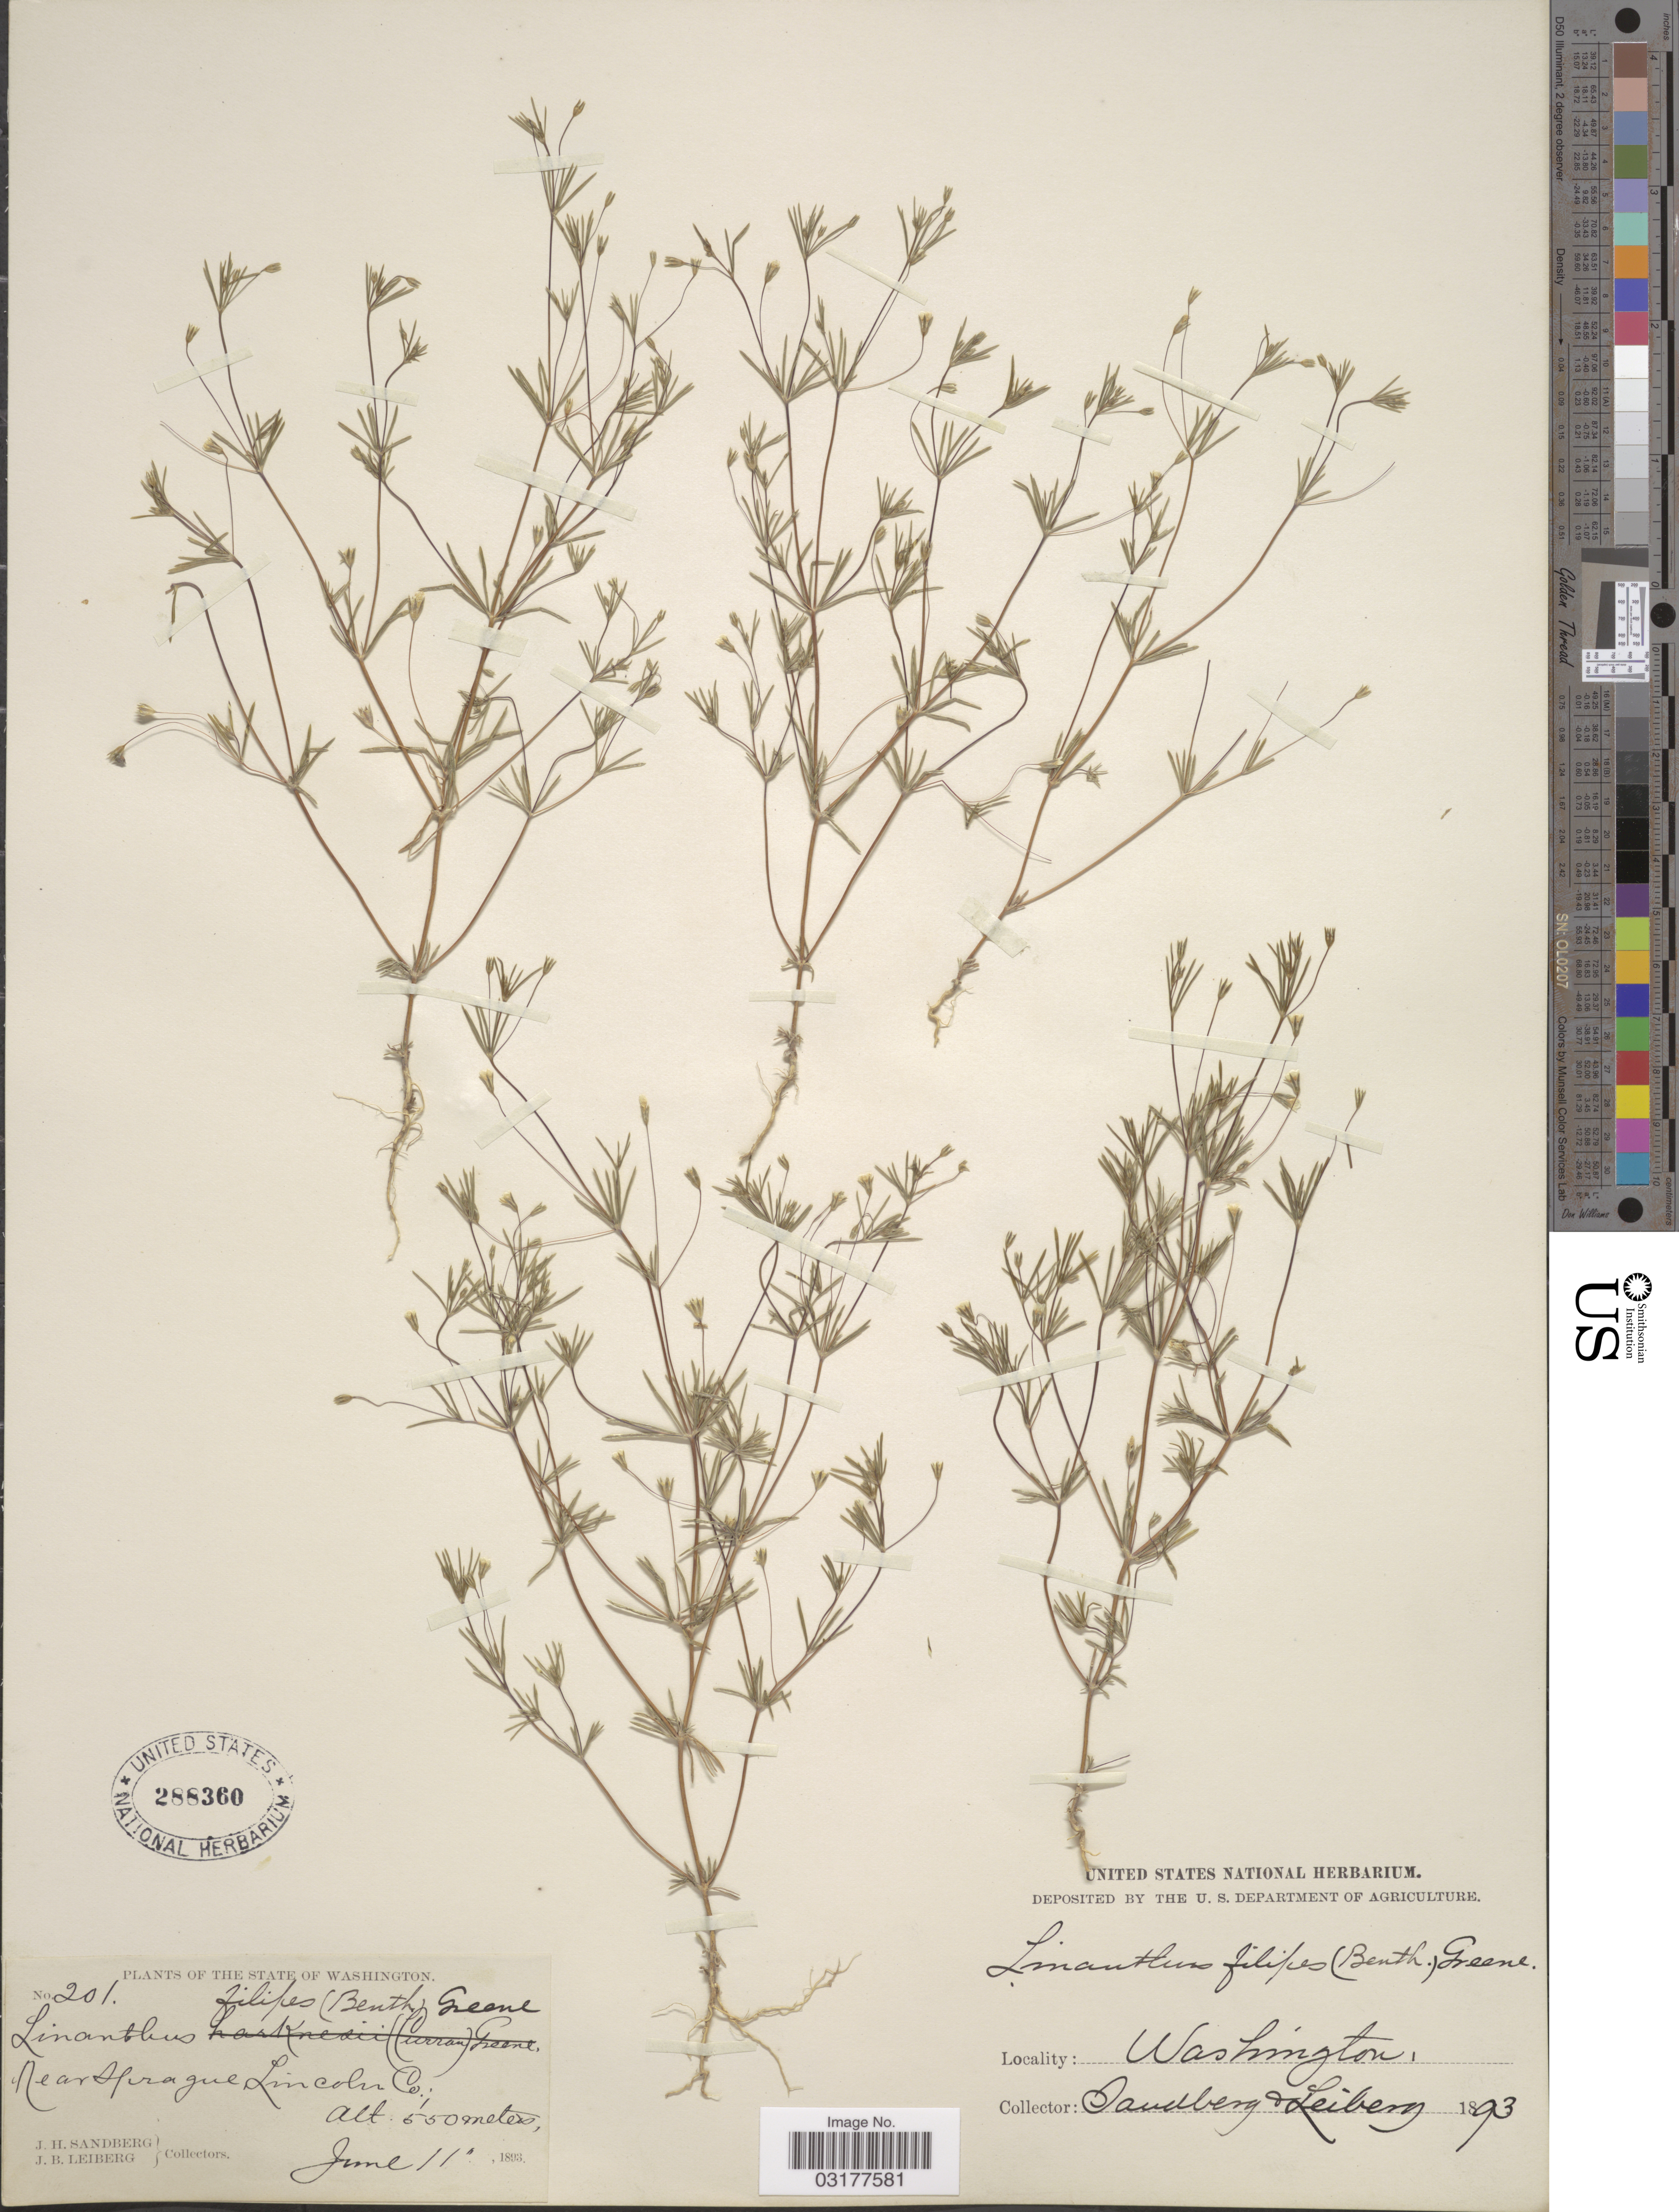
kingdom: Plantae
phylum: Tracheophyta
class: Magnoliopsida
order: Ericales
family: Polemoniaceae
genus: Leptosiphon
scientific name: Leptosiphon filipes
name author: (Benth.) J.M. Porter & L.A. Johnson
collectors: J. H. Sandberg & J. B. Leiberg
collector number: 201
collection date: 1893-06-11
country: United States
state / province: Washington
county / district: Lincoln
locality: Near Sprague Lincoln Co.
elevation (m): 550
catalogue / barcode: US 288360